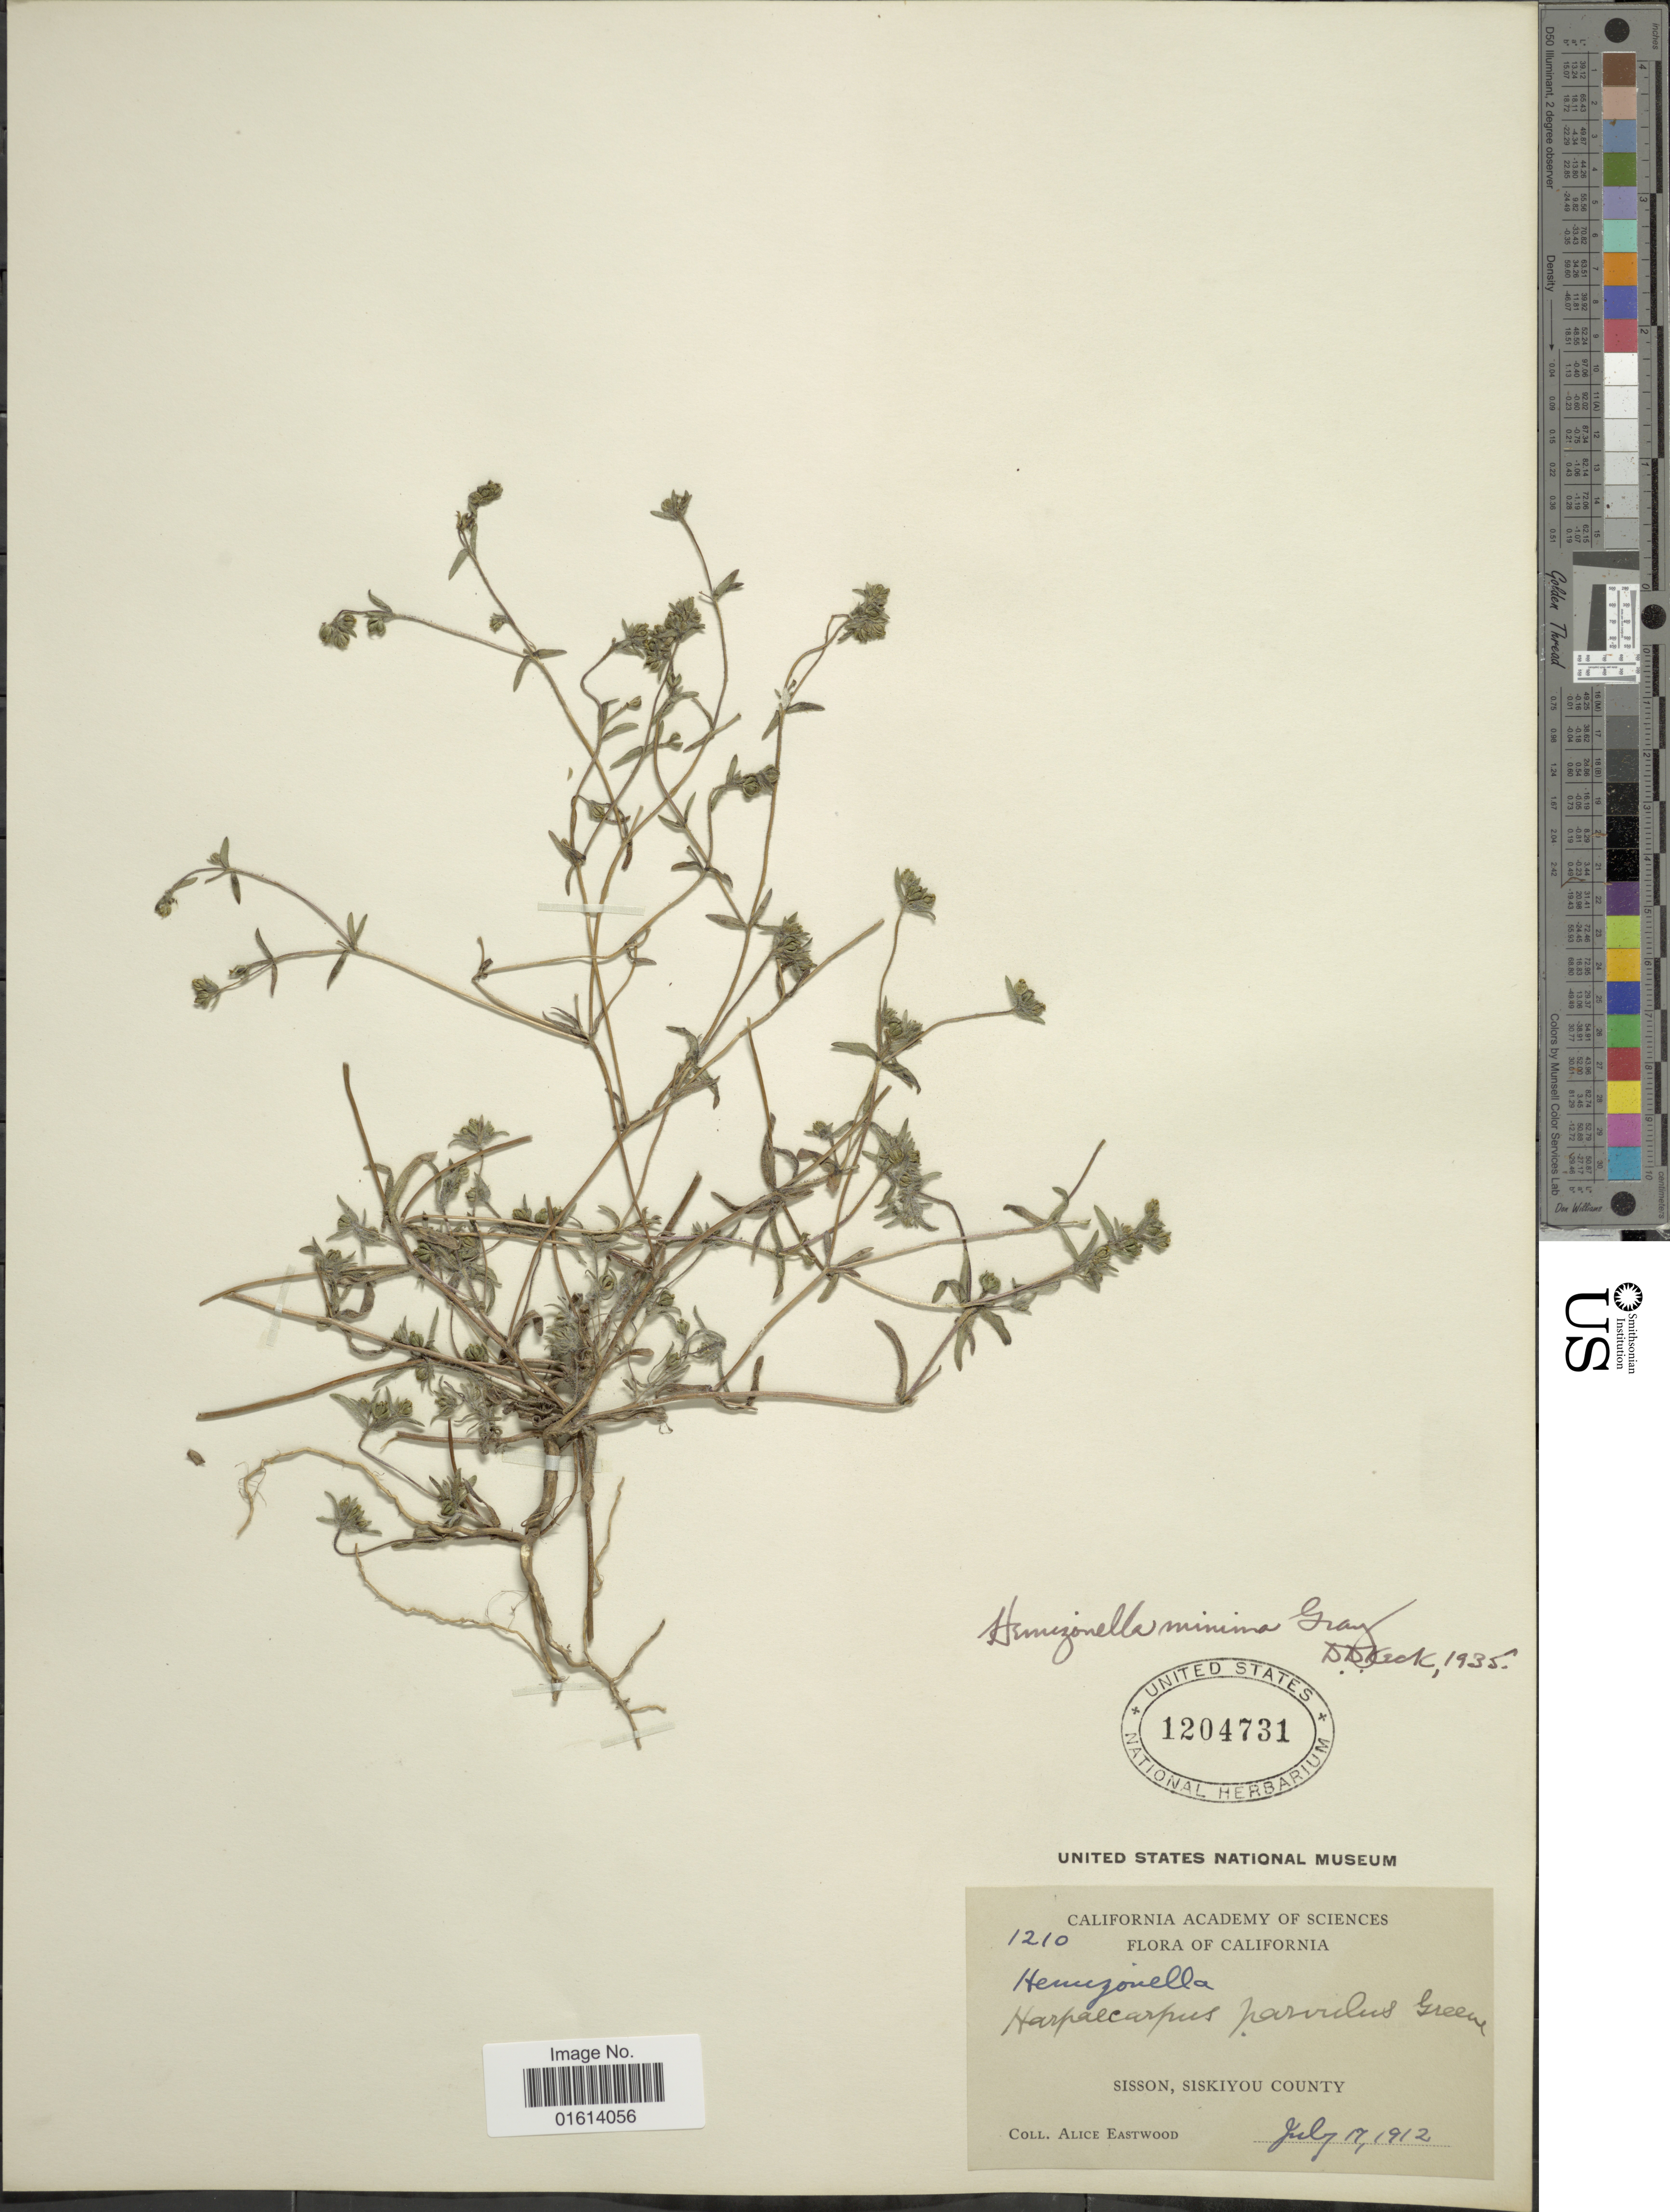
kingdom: Plantae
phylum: Tracheophyta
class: Magnoliopsida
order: Asterales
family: Asteraceae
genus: Hemizonella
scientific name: Hemizonella minima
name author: (A. Gray) A. Gray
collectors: A. Eastwood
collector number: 1210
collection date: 1912-07-17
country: United States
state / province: California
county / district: Siskiyou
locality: Sisson, Siskiyou County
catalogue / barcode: US 1204731